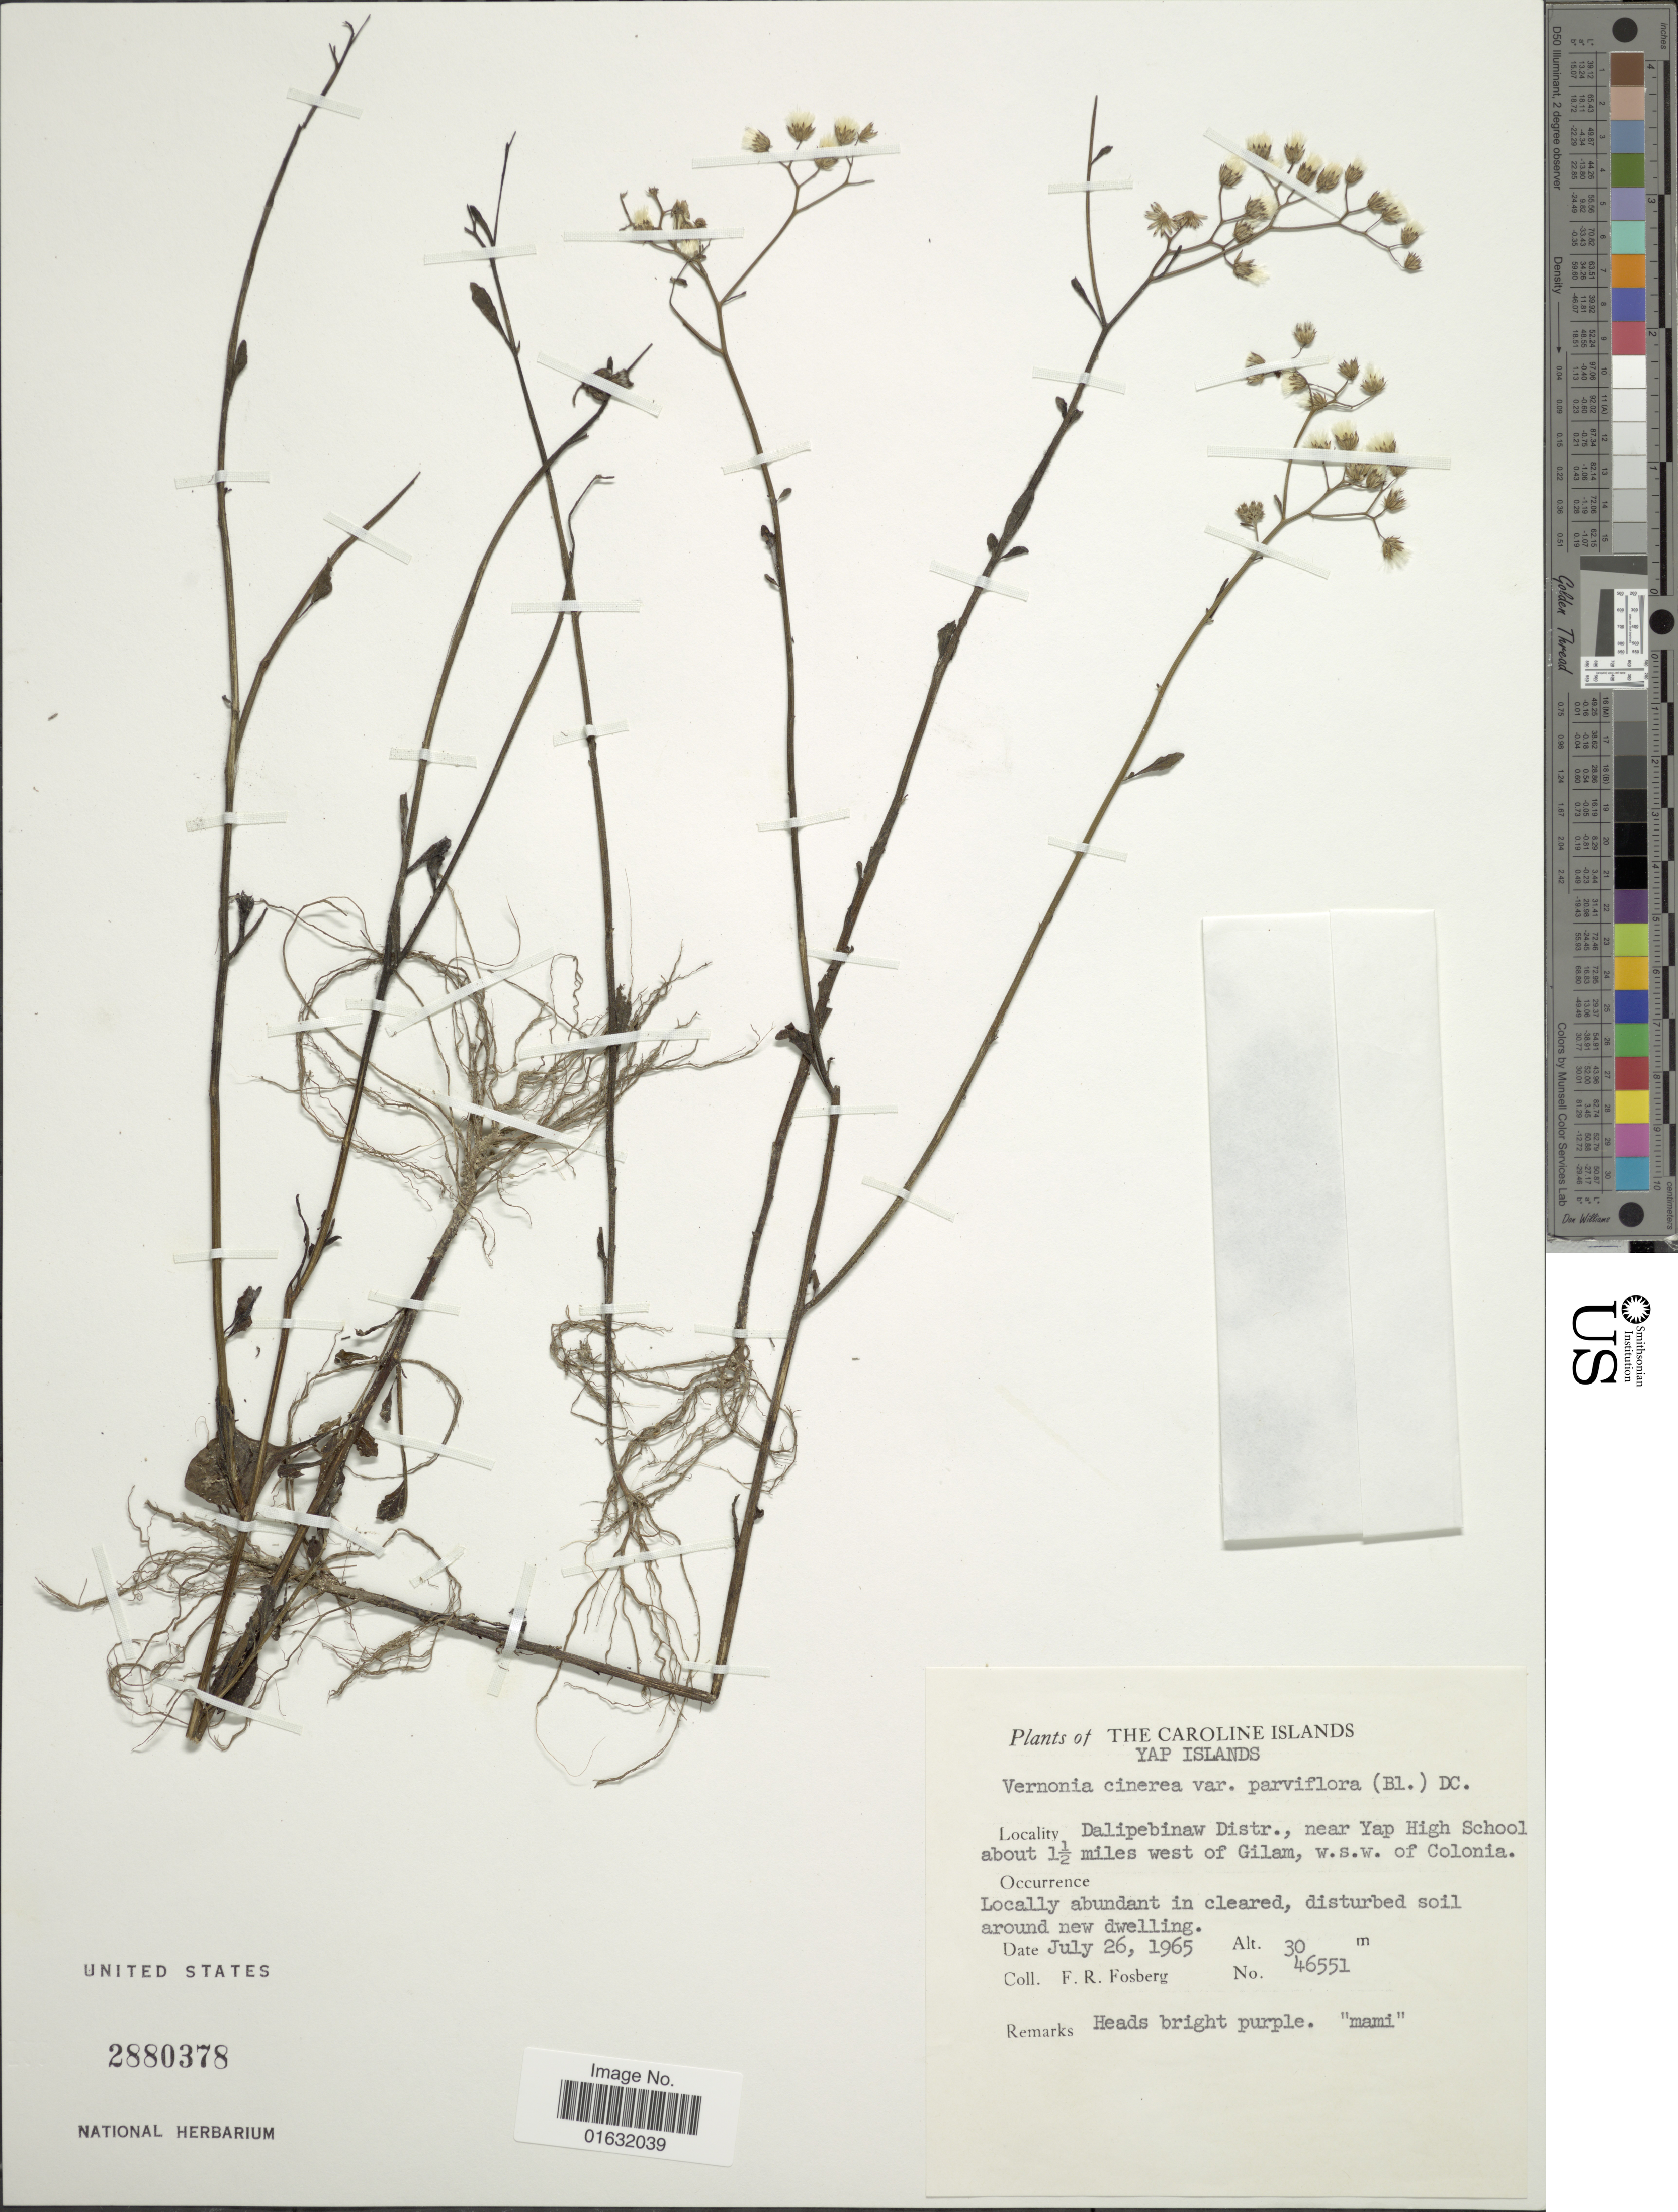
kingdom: Plantae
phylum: Tracheophyta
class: Magnoliopsida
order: Asterales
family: Asteraceae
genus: Cyanthillium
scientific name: Cyanthillium cinereum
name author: (L.) H. Rob.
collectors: F. R. Fosberg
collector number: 46551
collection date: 1965-07-26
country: Micronesia, Federated States of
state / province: Yap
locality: The Caroline, Yap Islands, Dalipebinaw Distr., near Yap High School about 1 1/2 miles west of Gilam, w.s.w of Colonia.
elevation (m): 30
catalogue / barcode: US 2880378